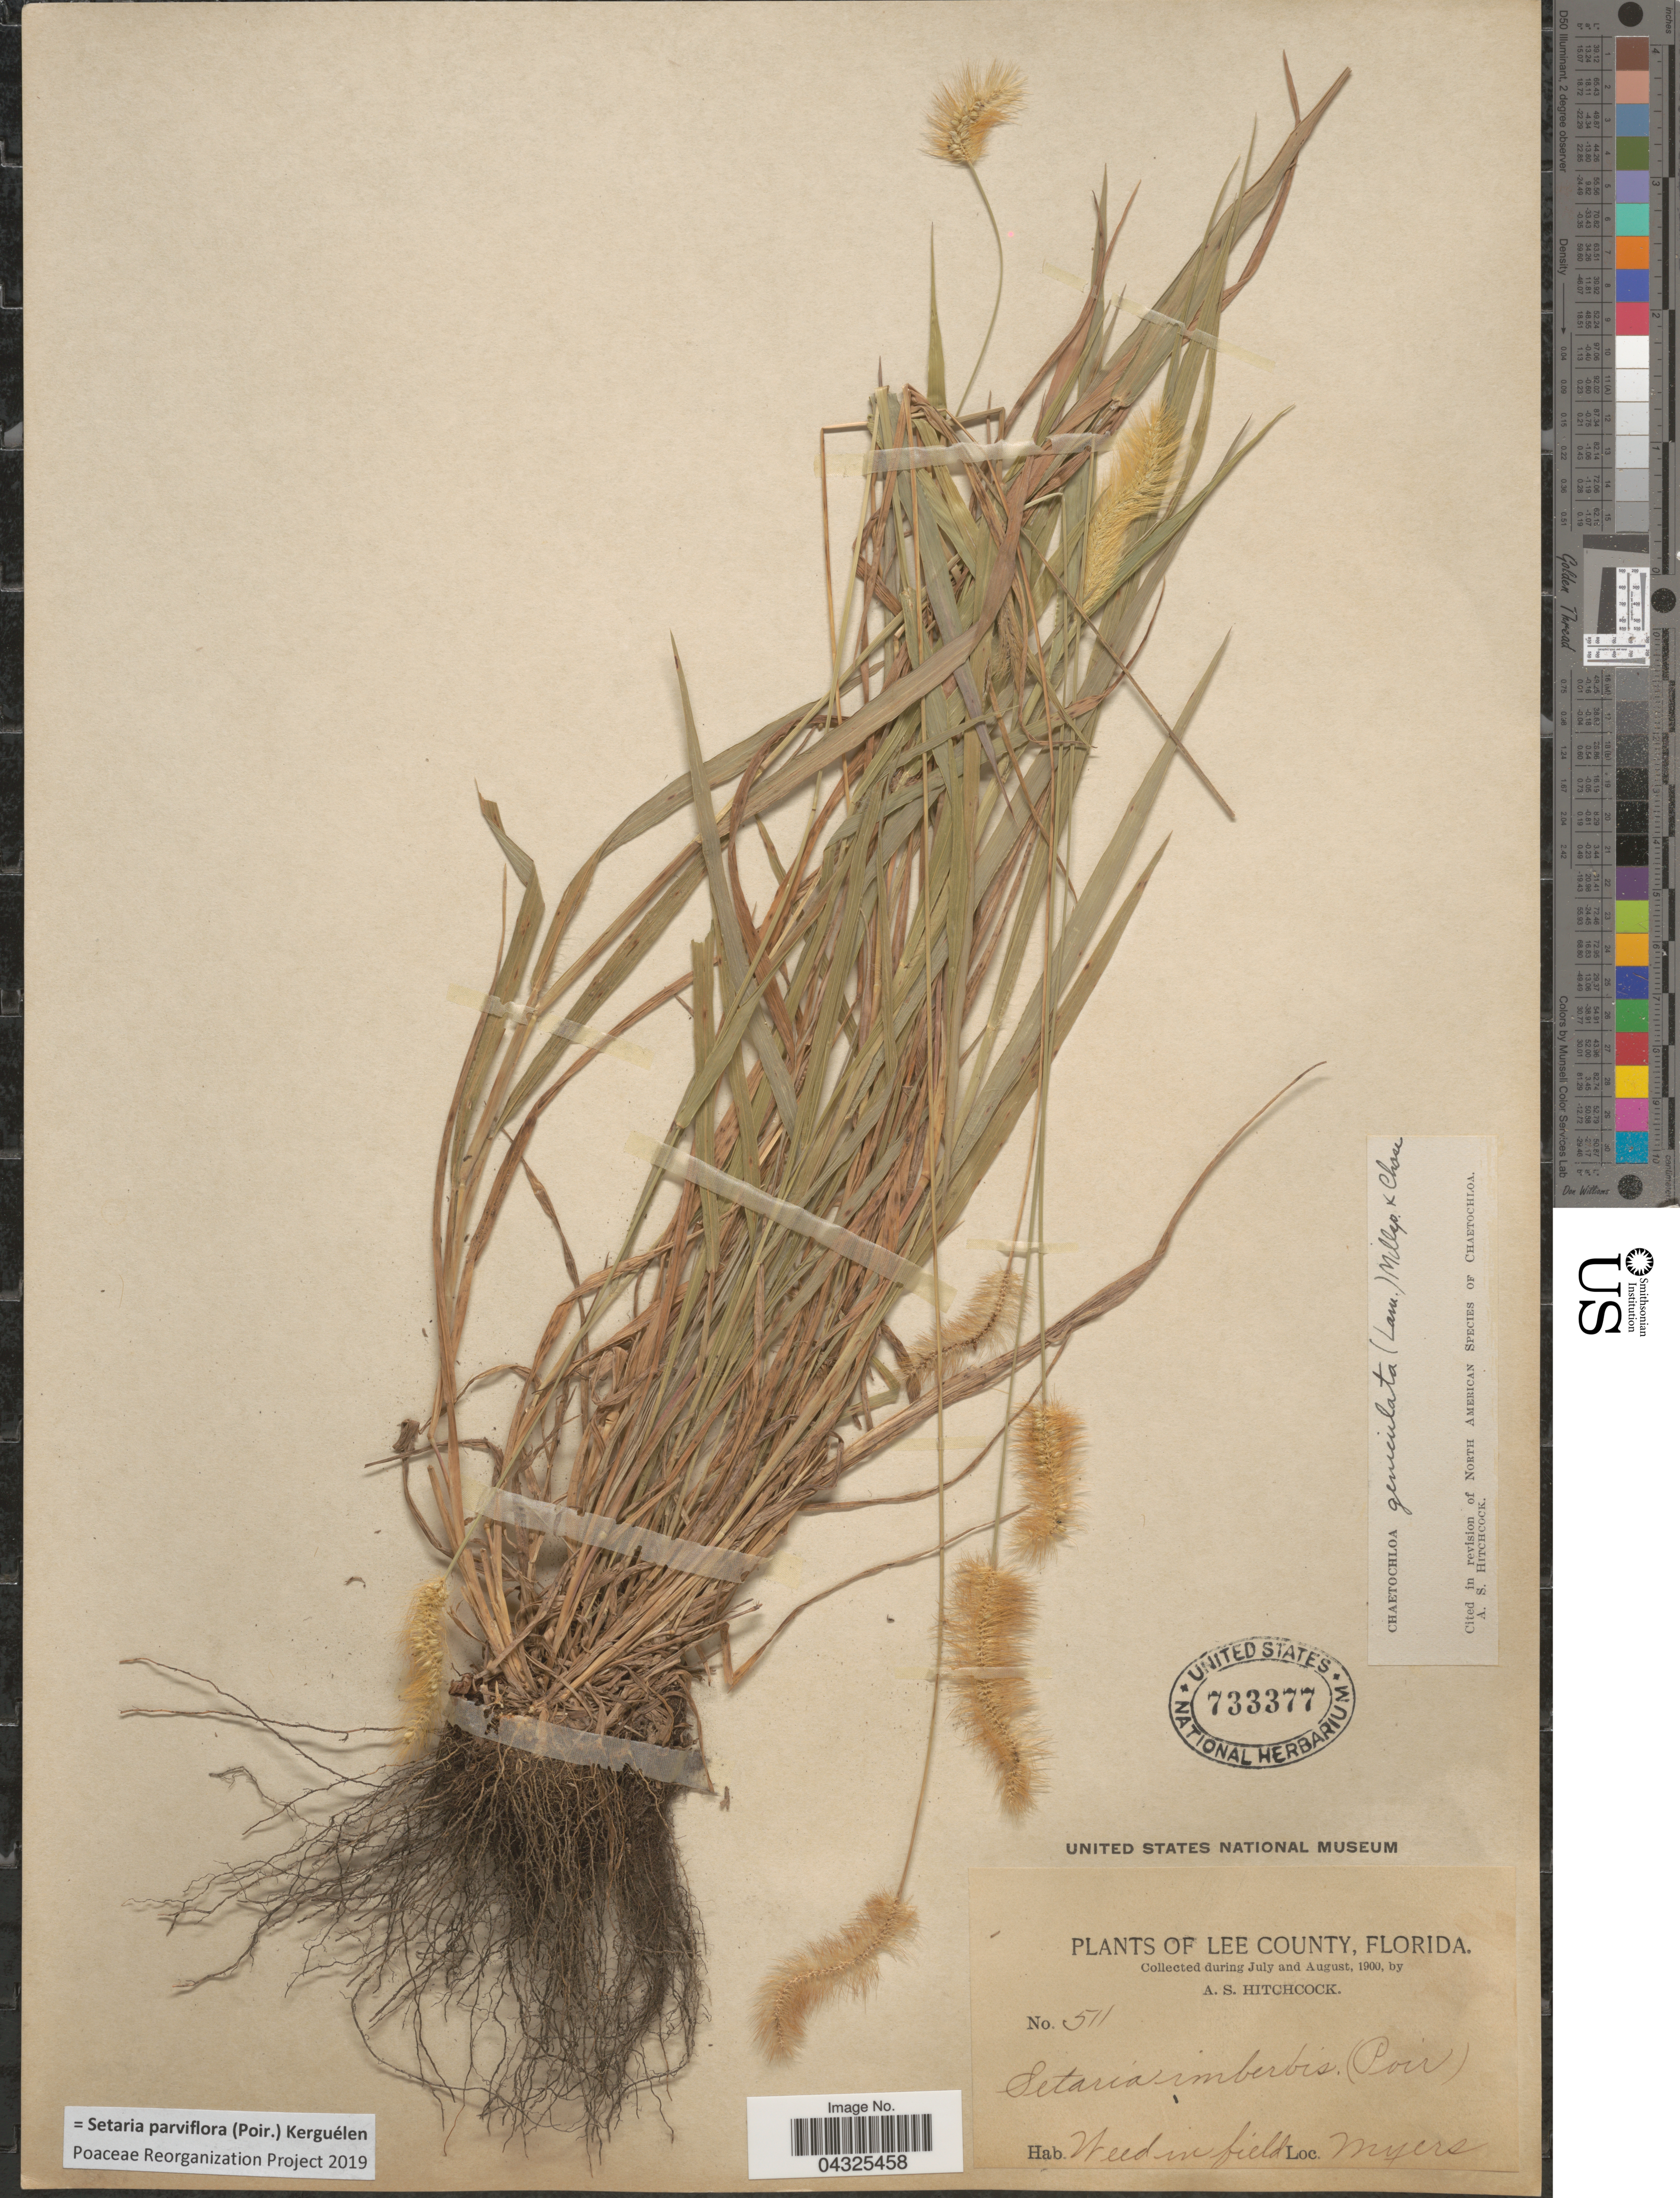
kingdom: Plantae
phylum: Tracheophyta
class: Liliopsida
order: Poales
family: Poaceae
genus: Setaria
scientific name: Setaria parviflora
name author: (Poir.) Kerguélen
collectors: A. S. Hitchcock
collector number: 511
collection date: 1900-07/1900-08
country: United States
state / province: Florida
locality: Lee County. Myers.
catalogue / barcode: US 733377